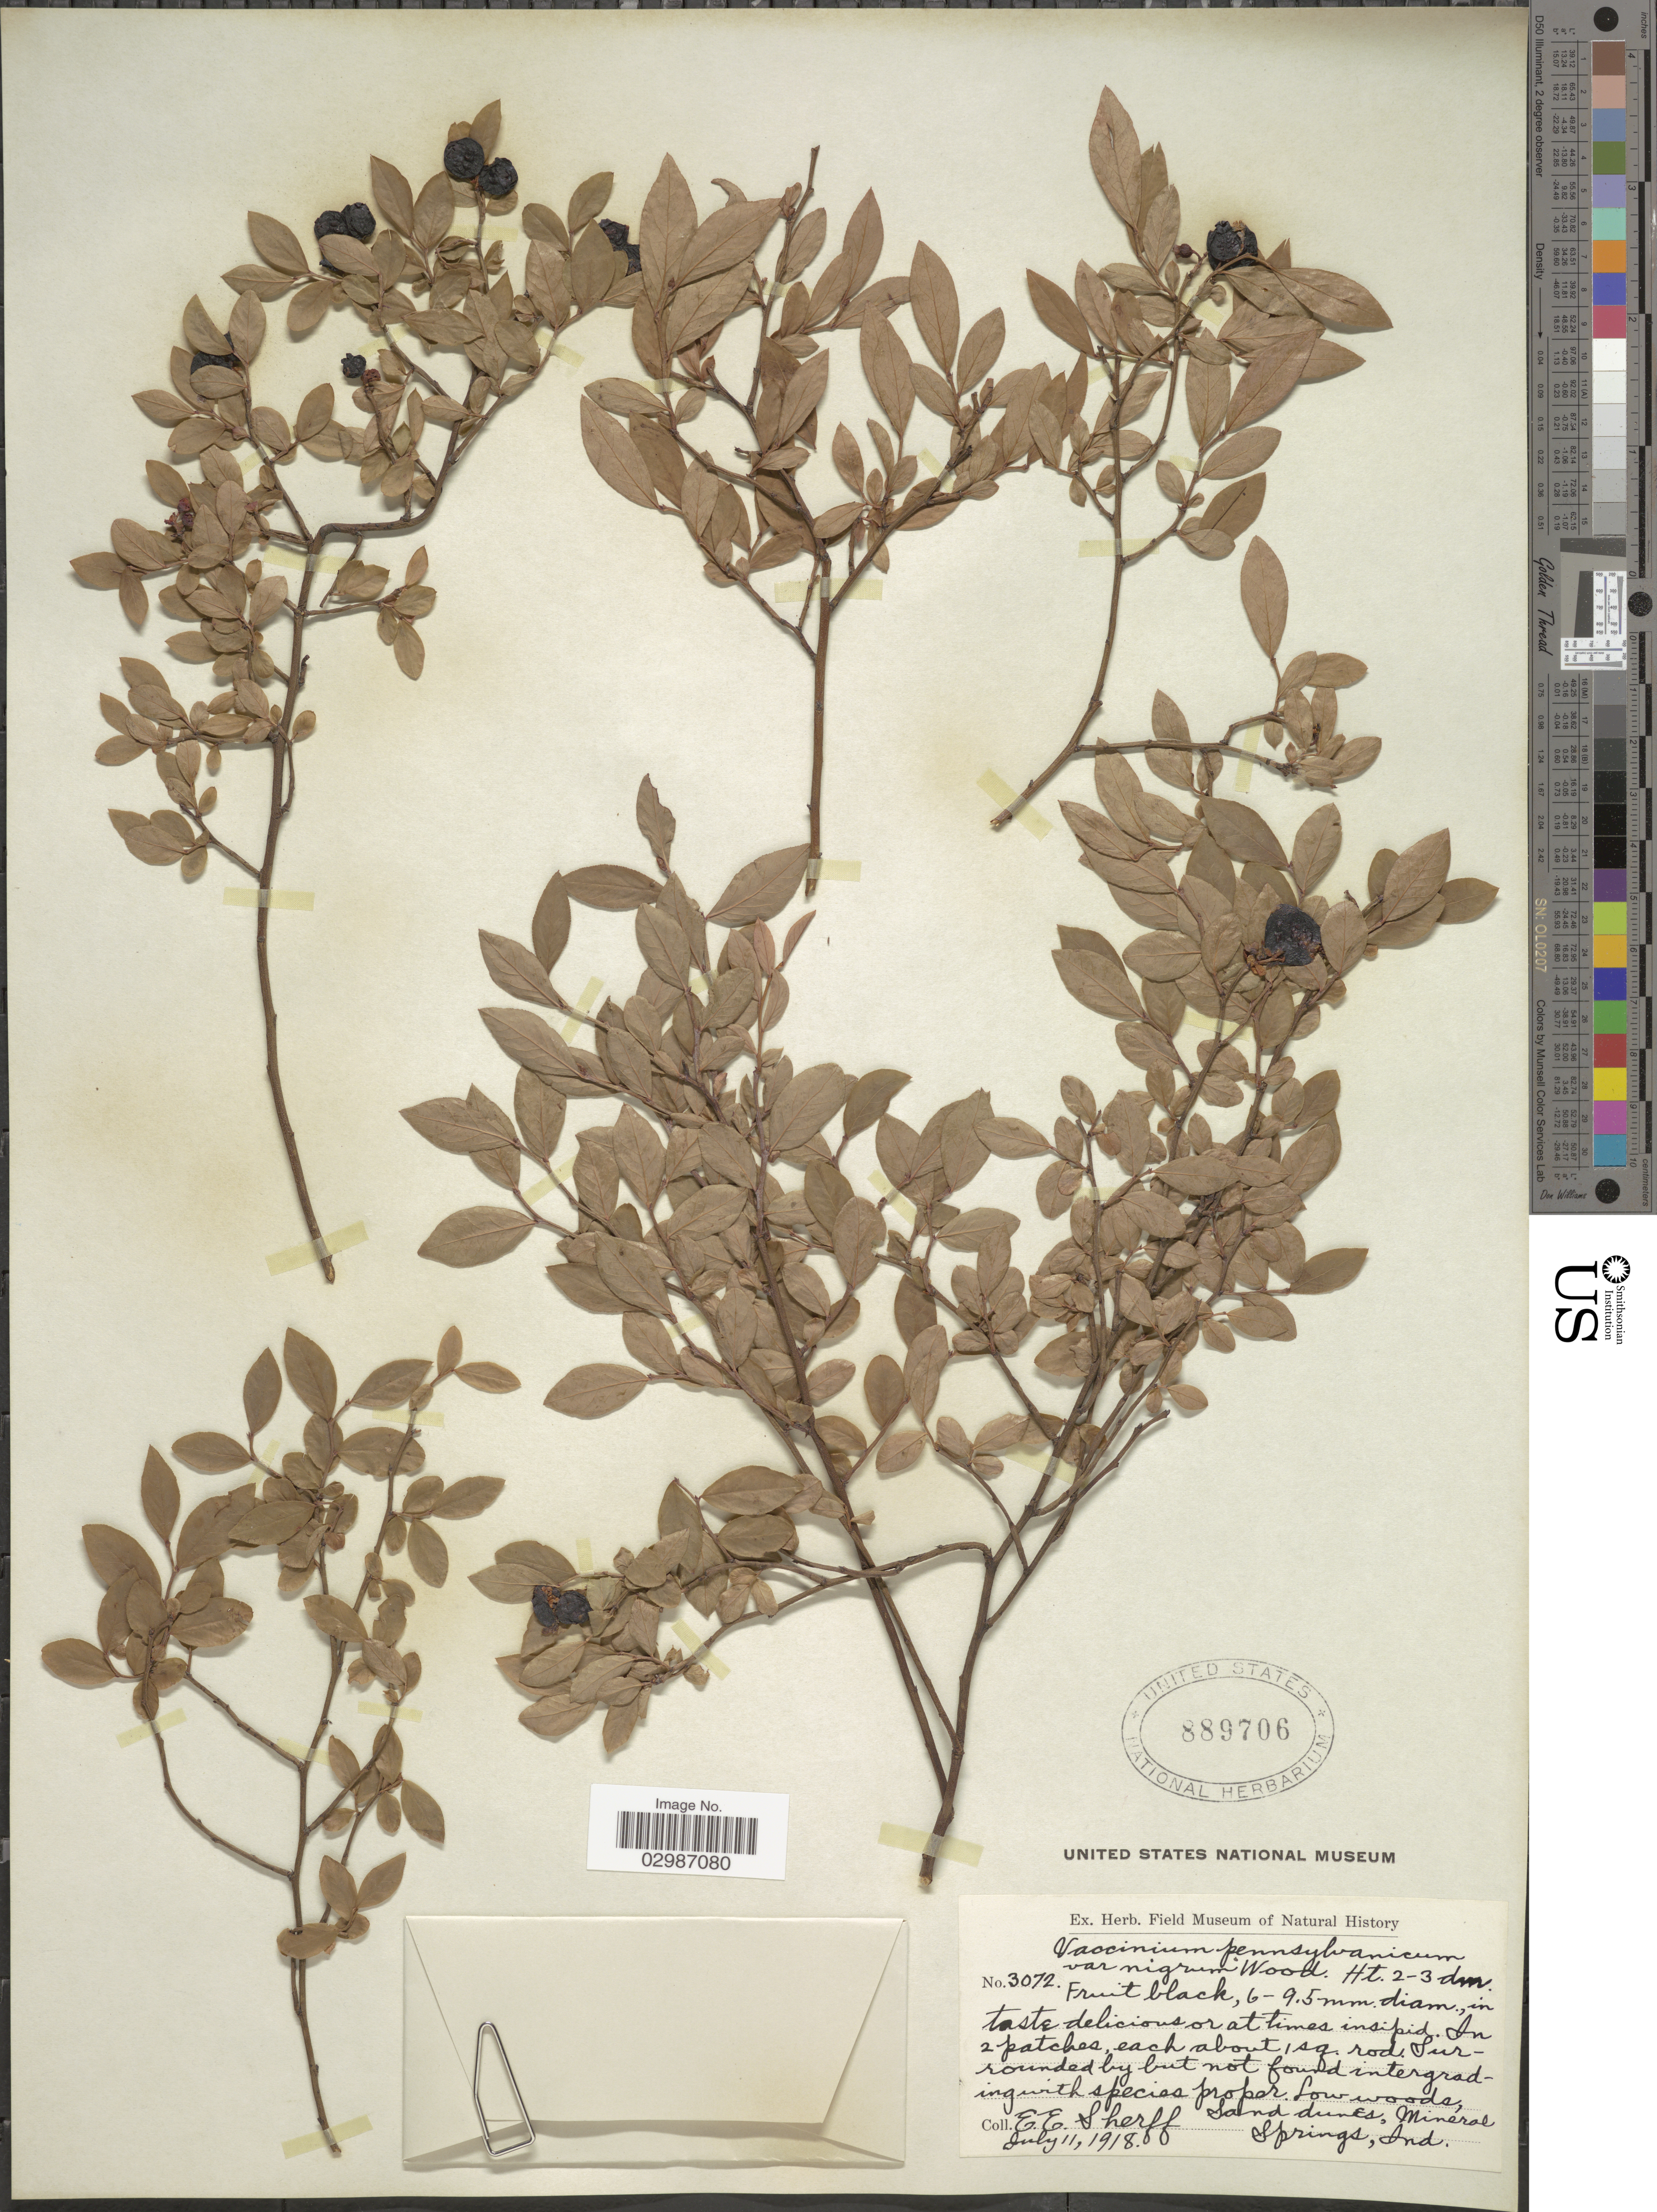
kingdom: Plantae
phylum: Tracheophyta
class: Magnoliopsida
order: Ericales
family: Ericaceae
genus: Vaccinium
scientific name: Vaccinium angustifolium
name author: Aiton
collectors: E. E. Sherff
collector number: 3072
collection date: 1918-07-11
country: United States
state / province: Indiana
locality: Mineral Springs, Ind.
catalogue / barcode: US 889706